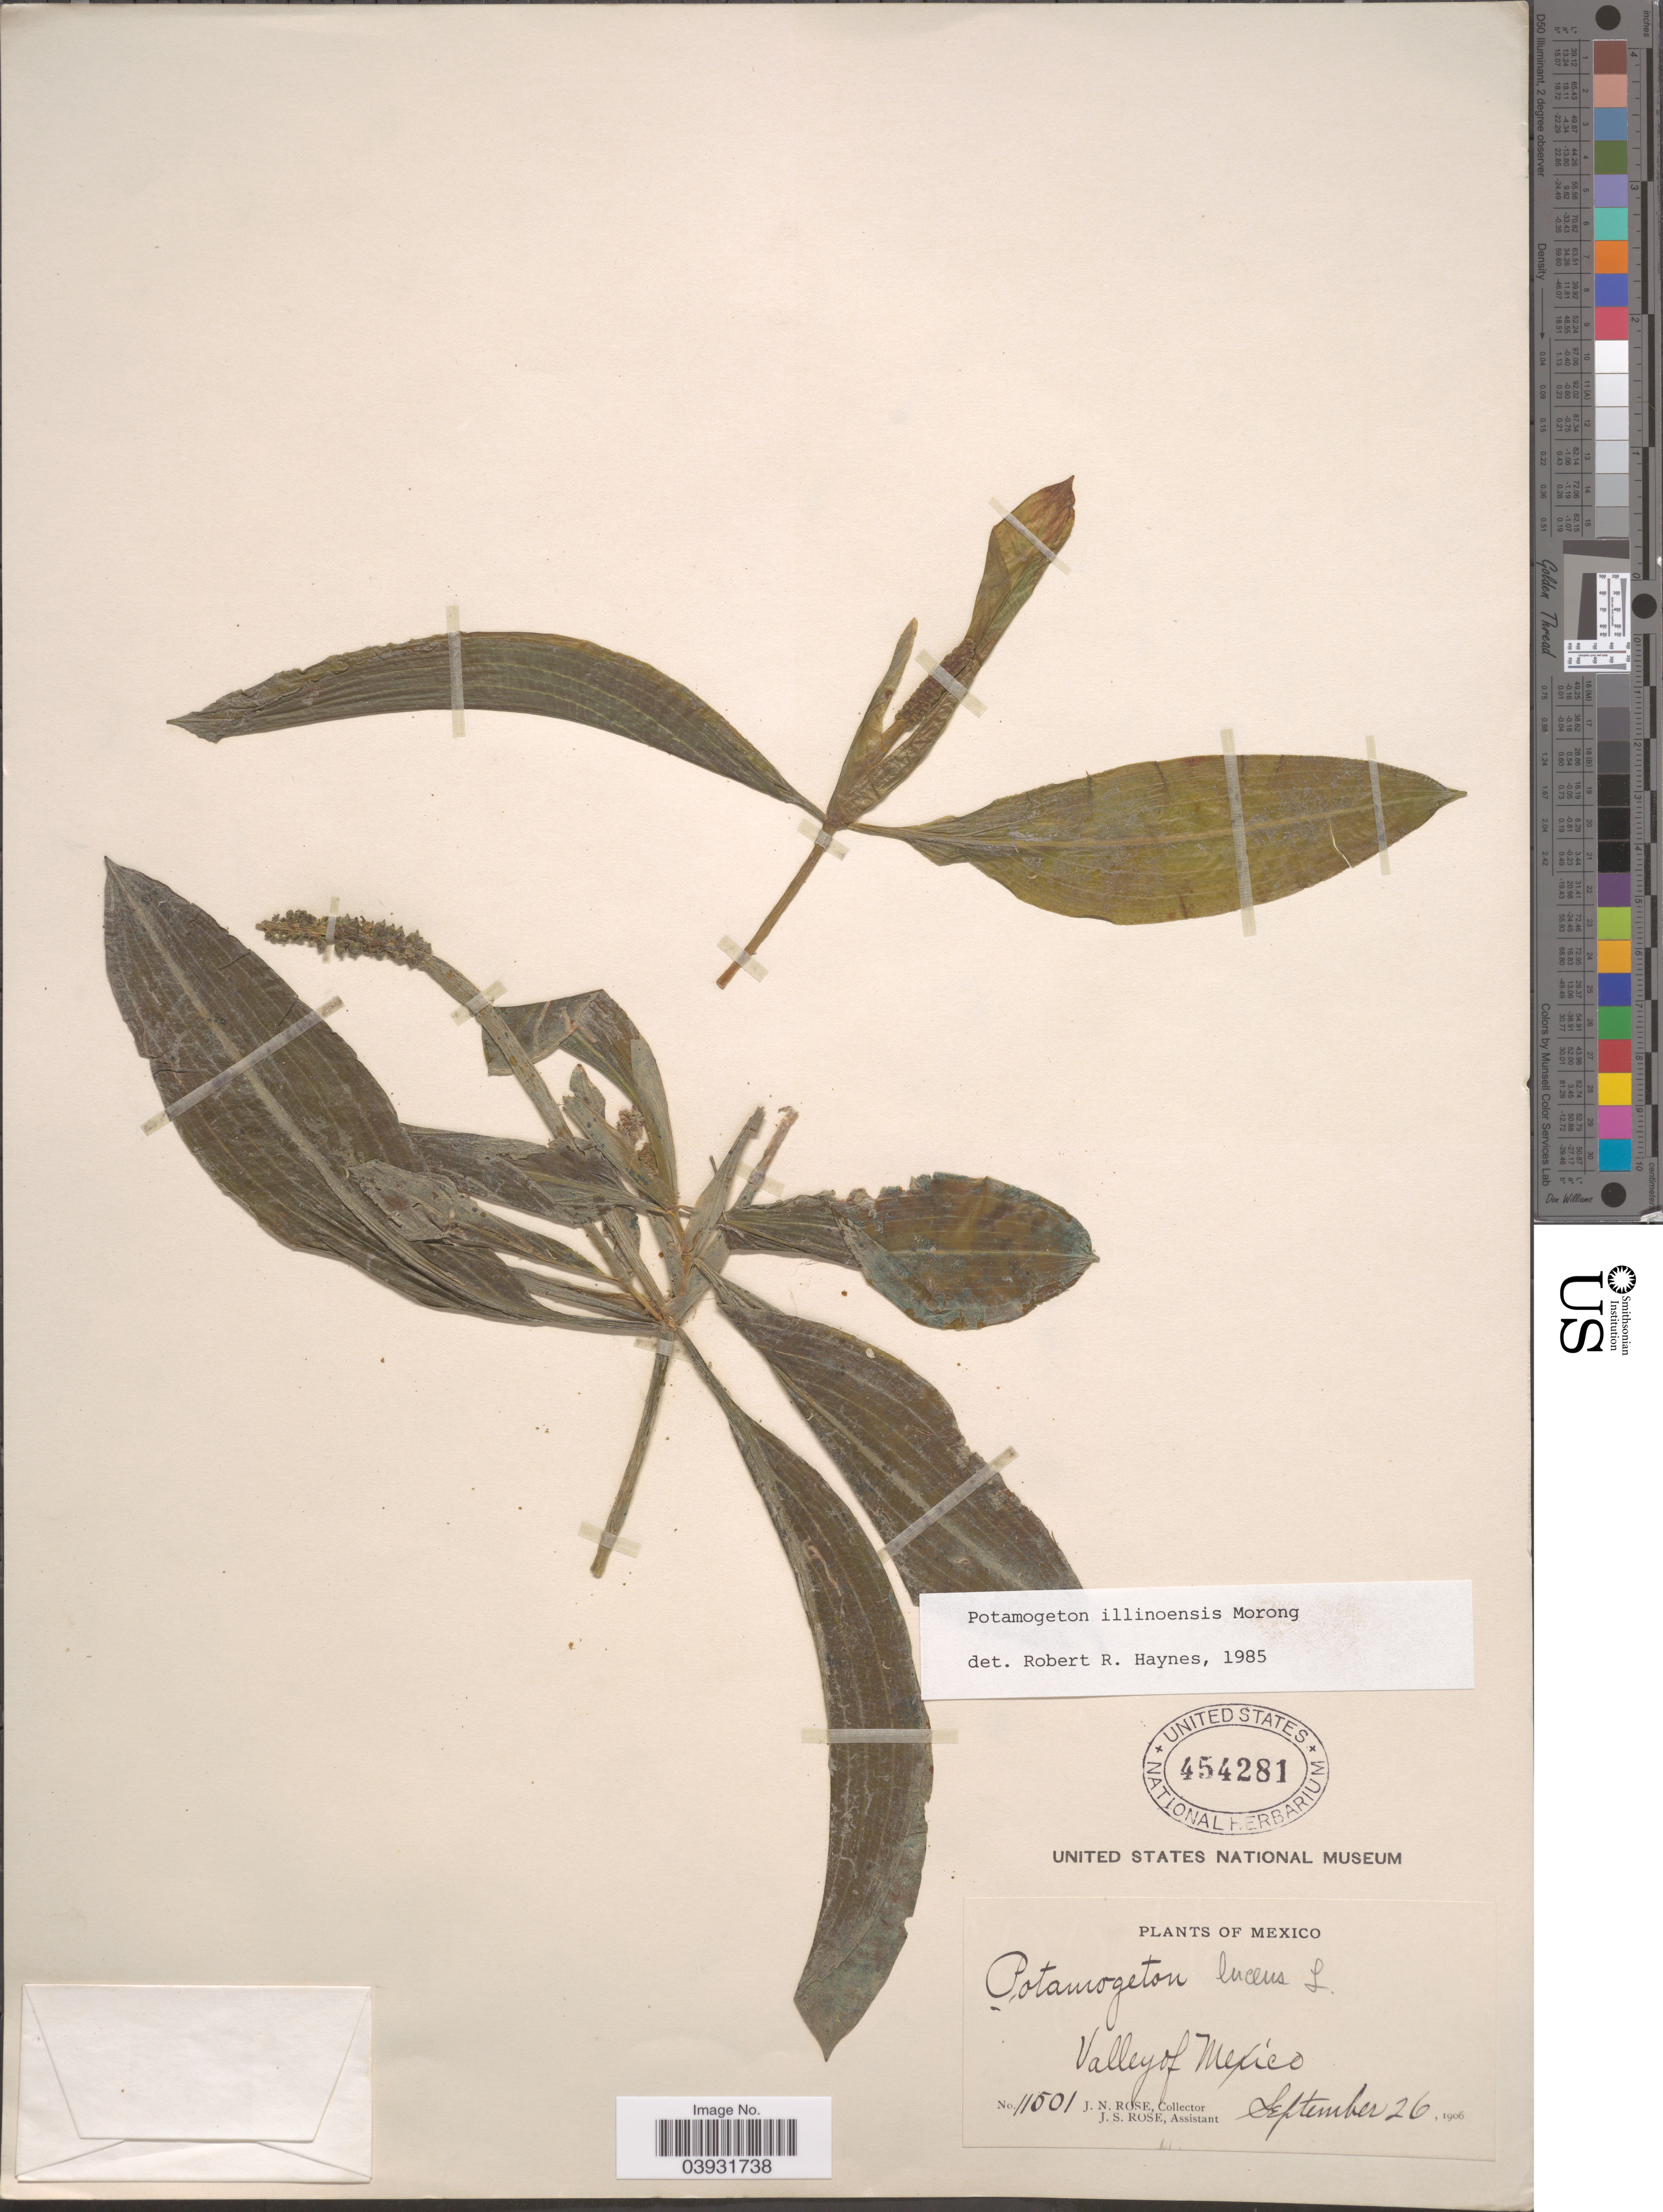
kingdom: Plantae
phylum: Tracheophyta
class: Liliopsida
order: Alismatales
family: Potamogetonaceae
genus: Potamogeton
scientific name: Potamogeton illinoensis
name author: Morong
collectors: J. N. Rose & J. S. Rose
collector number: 11501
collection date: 1906-09-26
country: Mexico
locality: Valley of Mexico.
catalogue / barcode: US 454281